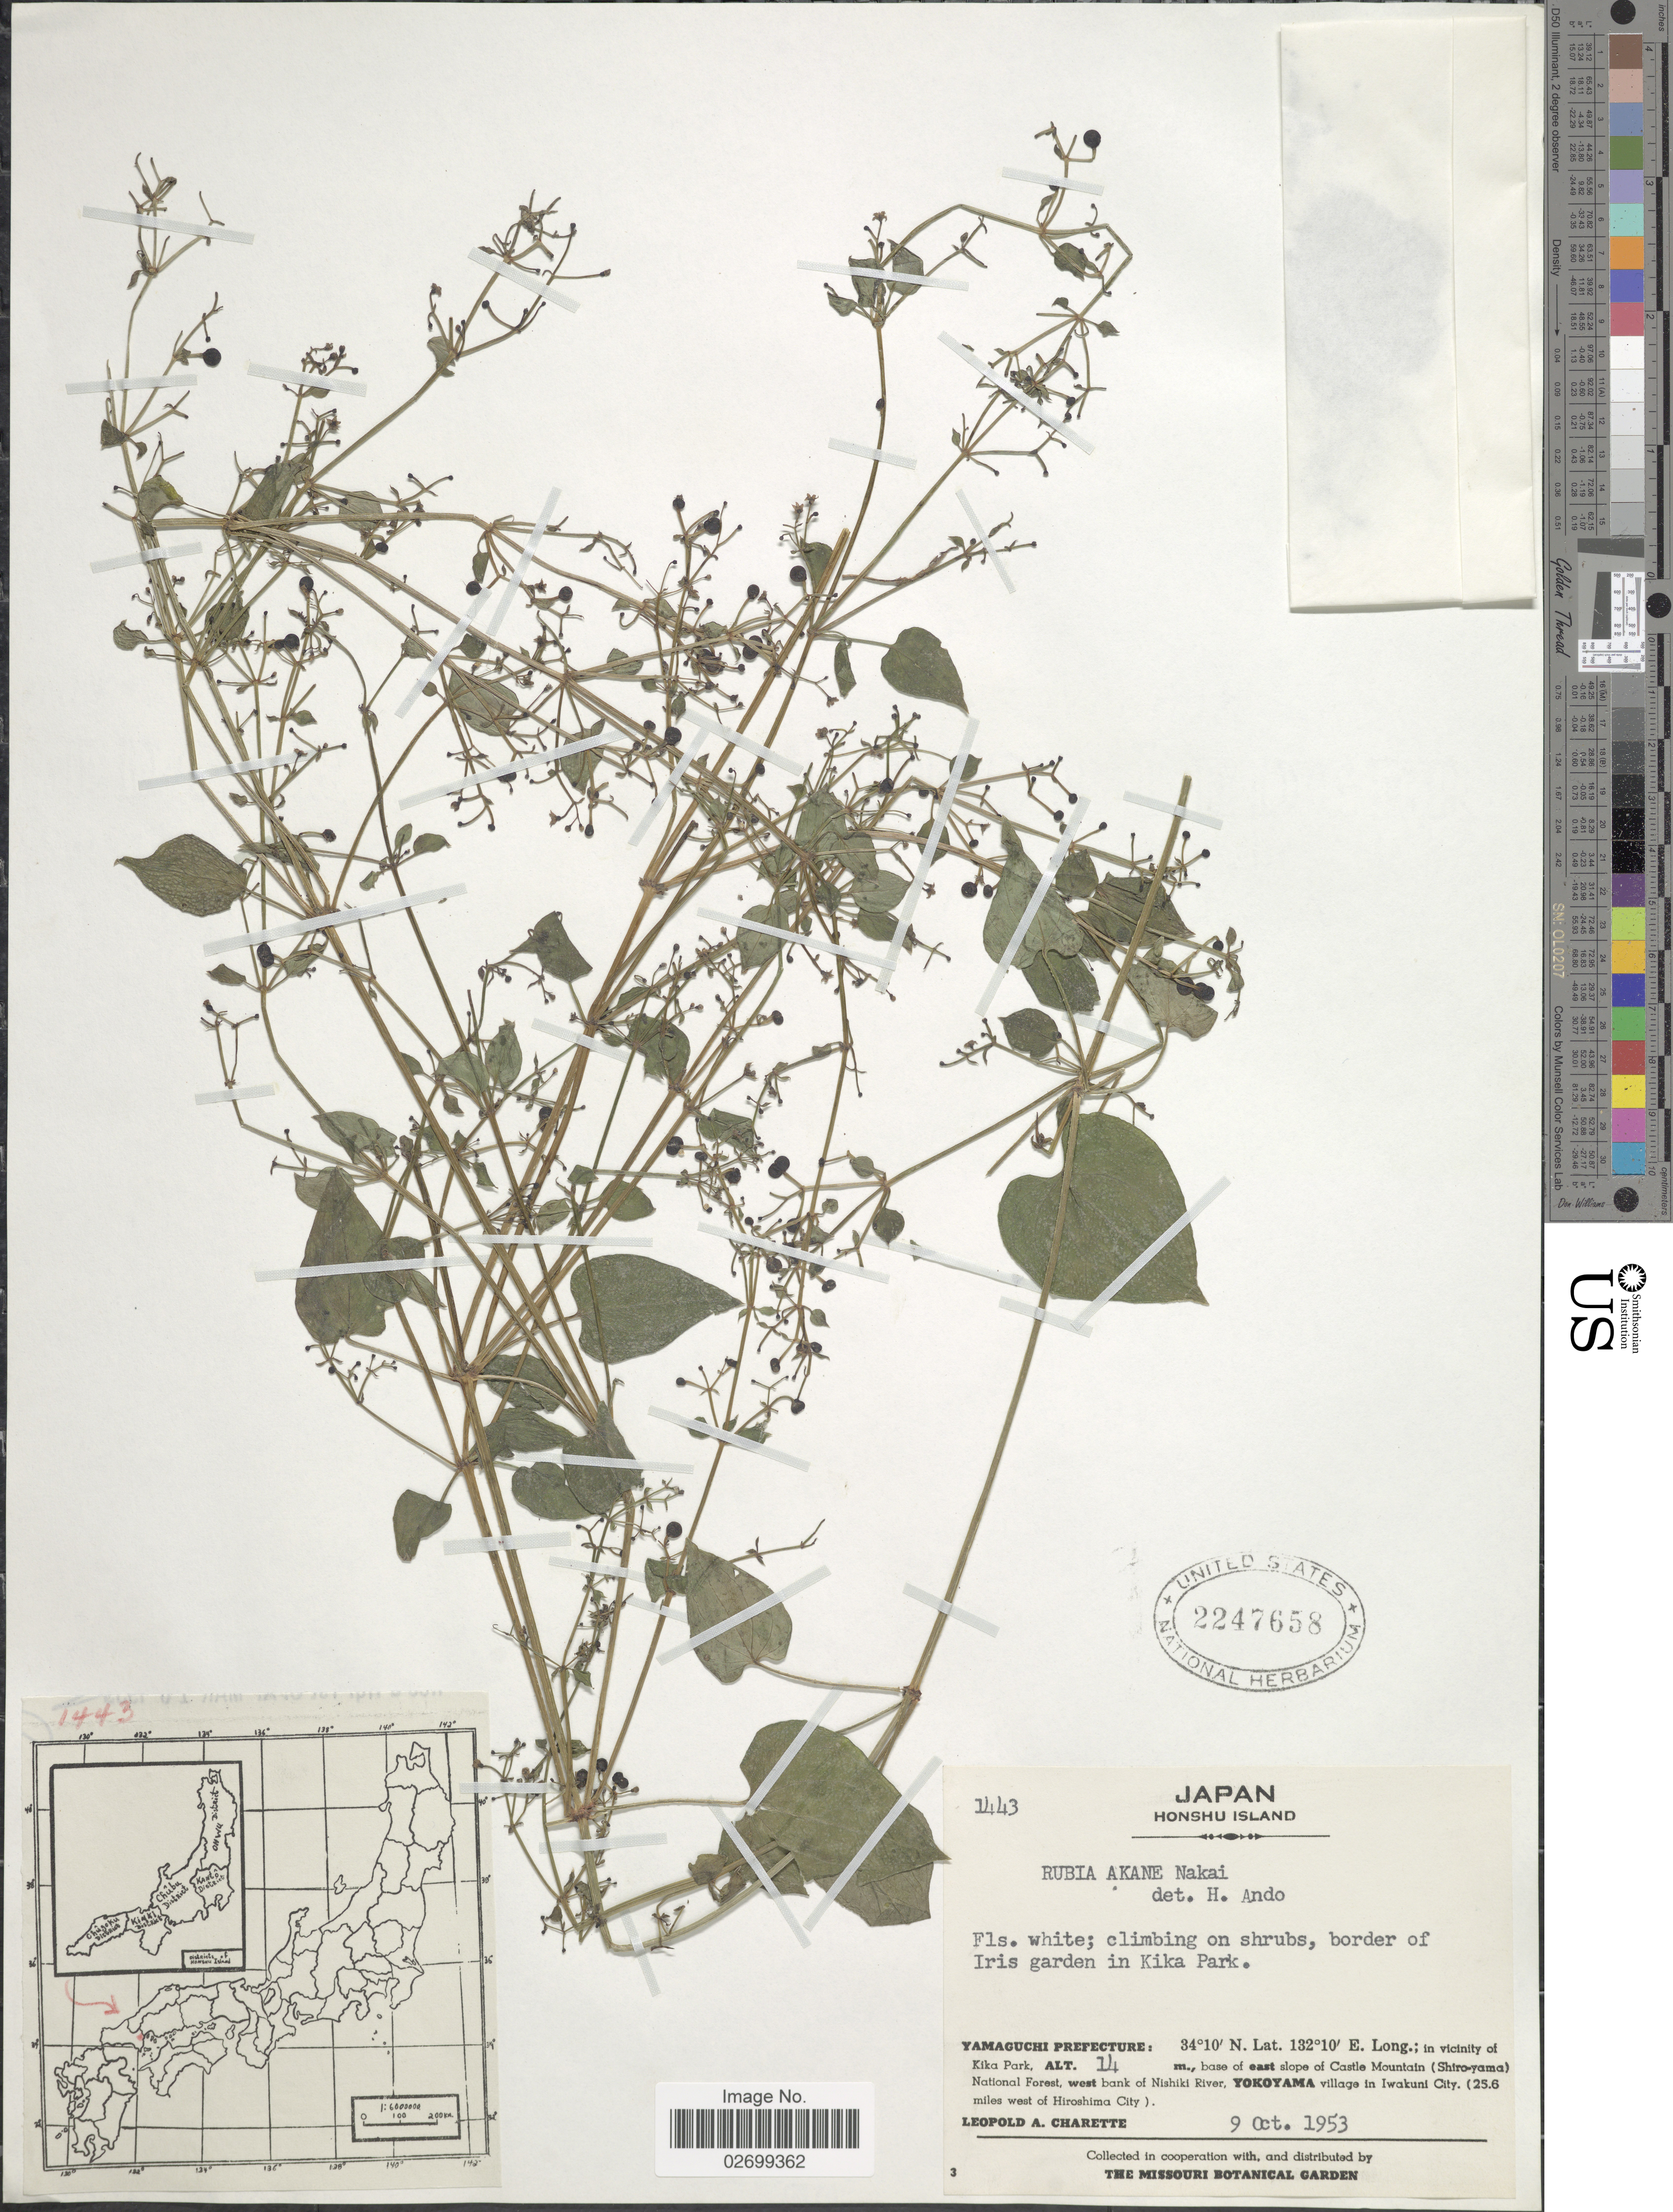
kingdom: Plantae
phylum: Tracheophyta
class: Magnoliopsida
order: Gentianales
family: Rubiaceae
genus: Rubia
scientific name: Rubia akane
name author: Nakai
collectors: L. A. Charette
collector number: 1443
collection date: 1953-10-09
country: Japan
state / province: Yamaguti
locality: Honshu Island, border of Iris garden in Kika Park,Yamaguchi Prefecture, in vicinity of Kika Park, base of east slope of Castle Mountain (Shiro-yama) National Forest, west bank of Nishiki River, Yokoyama village in Iwakuni City, (25.6 miles west of Hiroshima City)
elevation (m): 14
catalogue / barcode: US 2247658